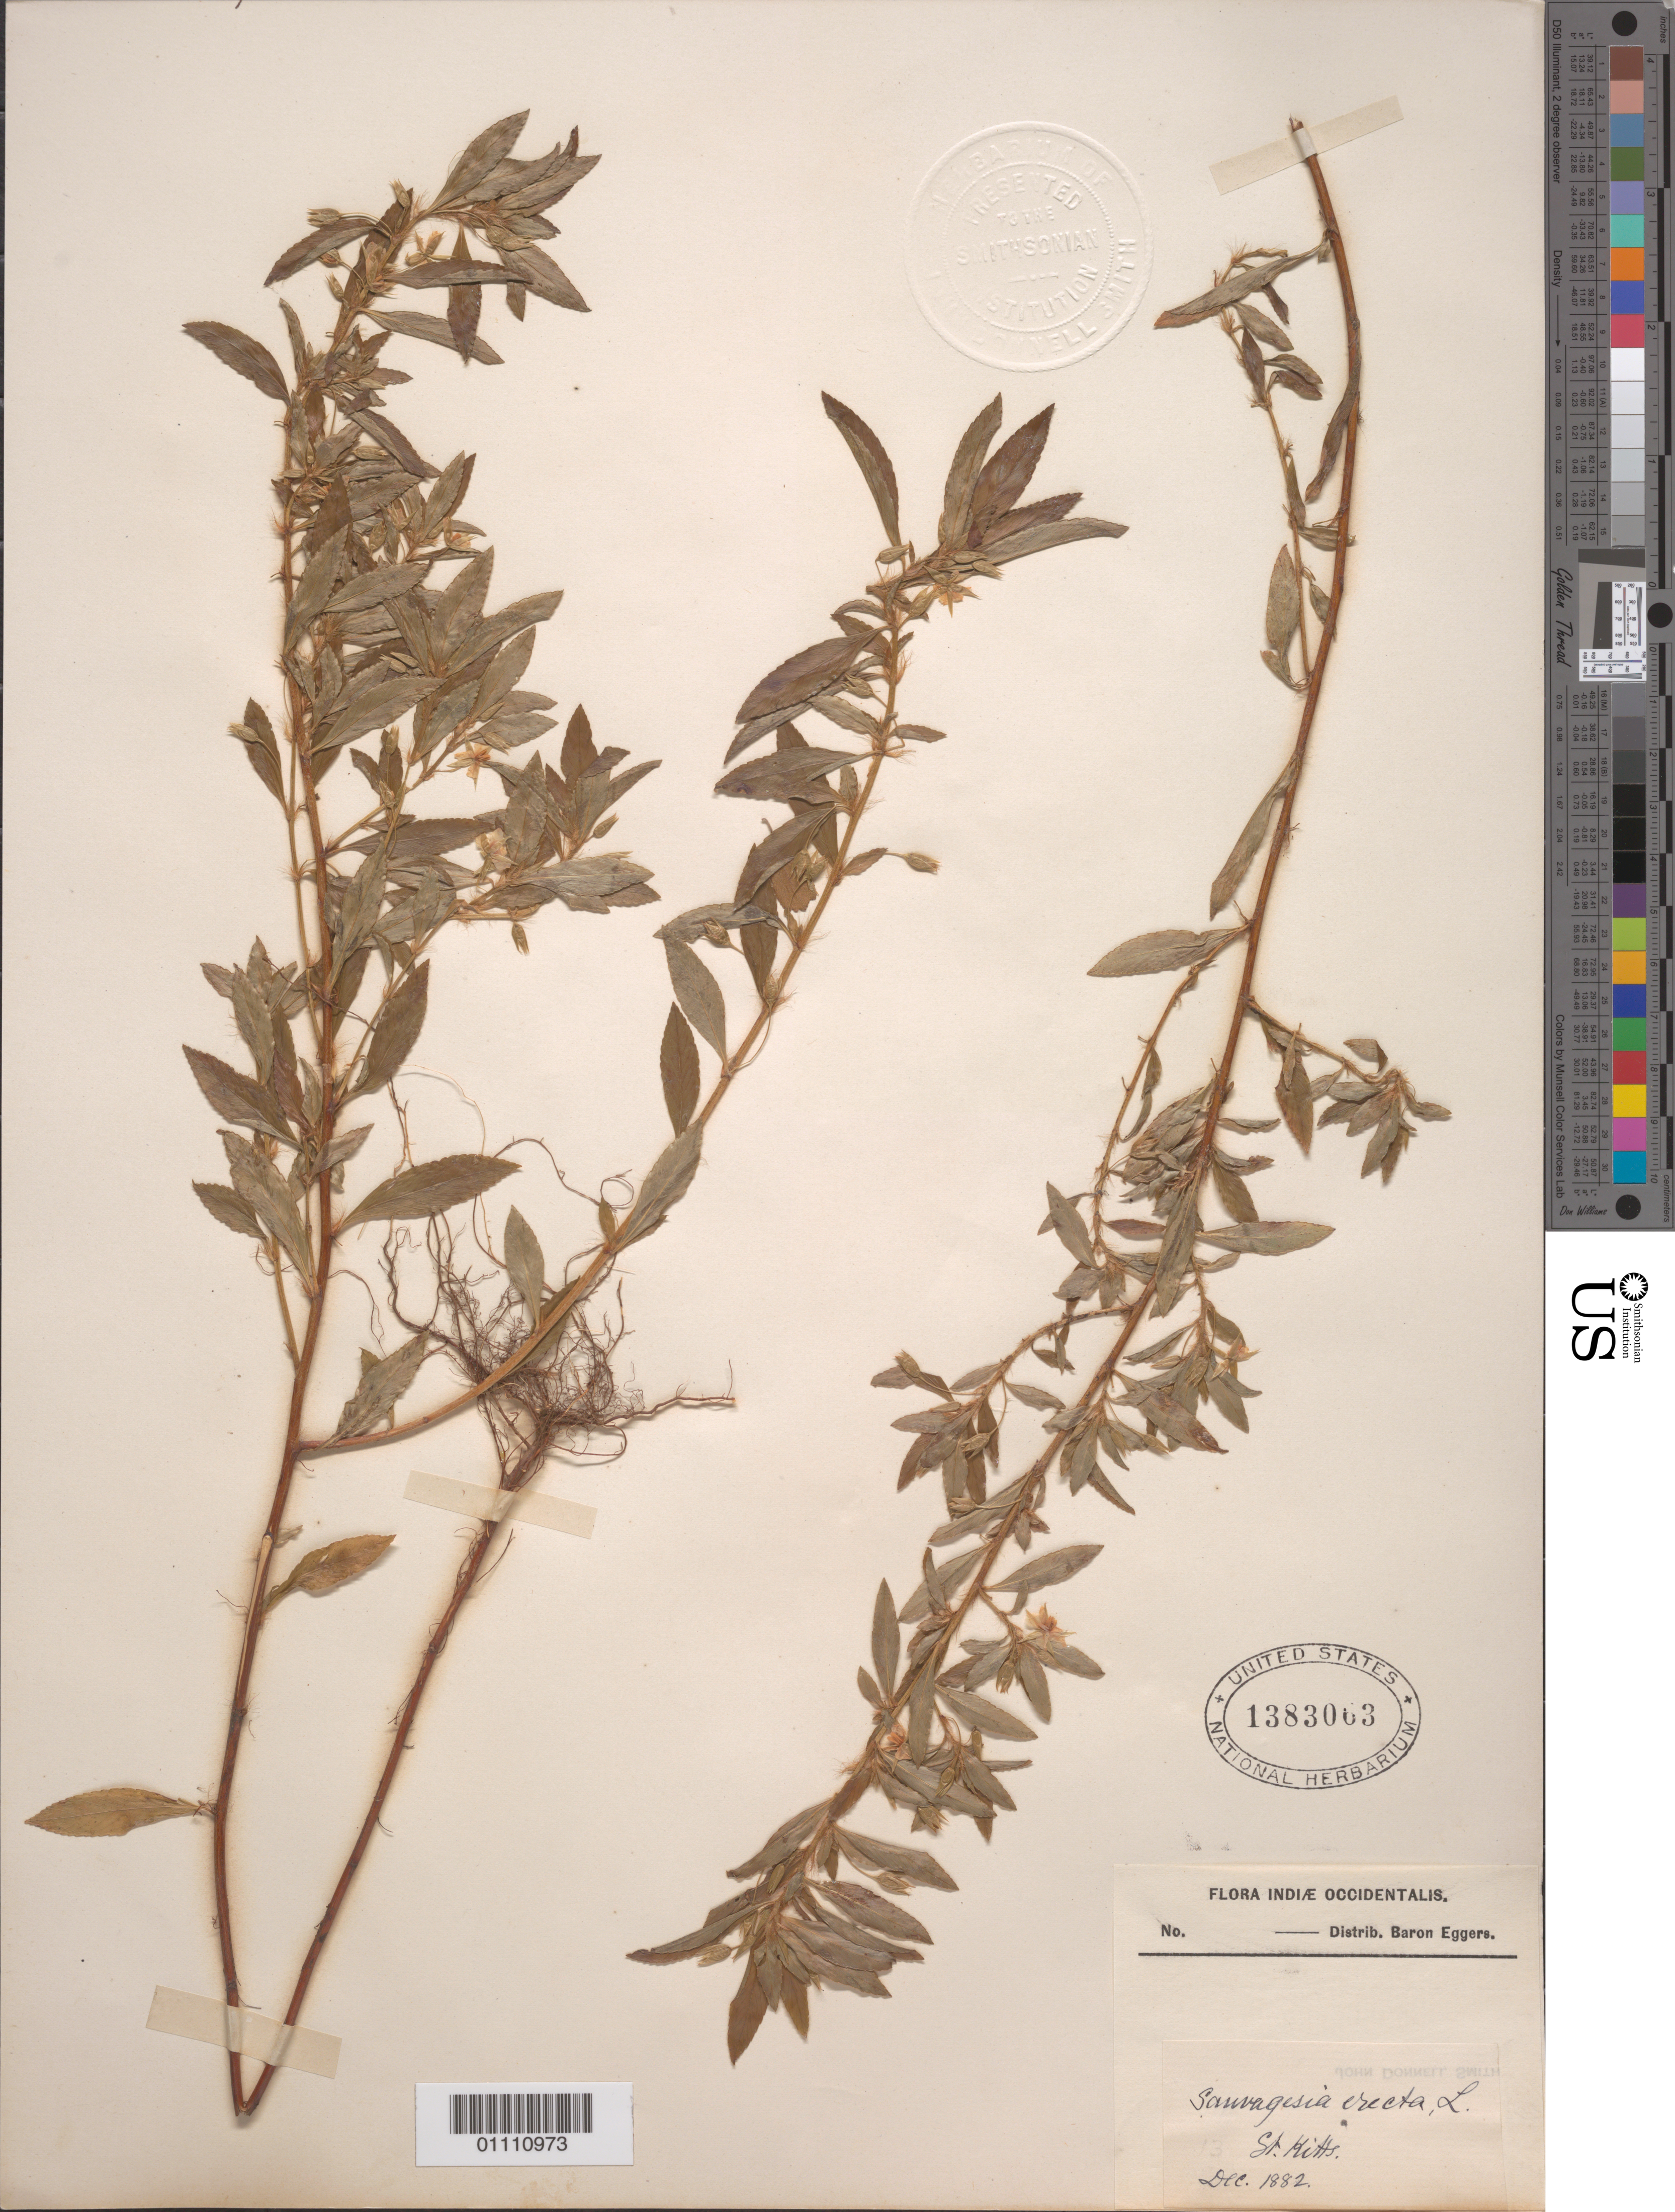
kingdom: Plantae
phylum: Tracheophyta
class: Magnoliopsida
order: Malpighiales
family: Ochnaceae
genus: Sauvagesia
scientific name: Sauvagesia erecta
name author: L.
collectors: H. F. A. von Eggers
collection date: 1882-12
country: St. Christopher-Nevis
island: St. Christopher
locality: St. Kitts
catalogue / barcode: US 1383063